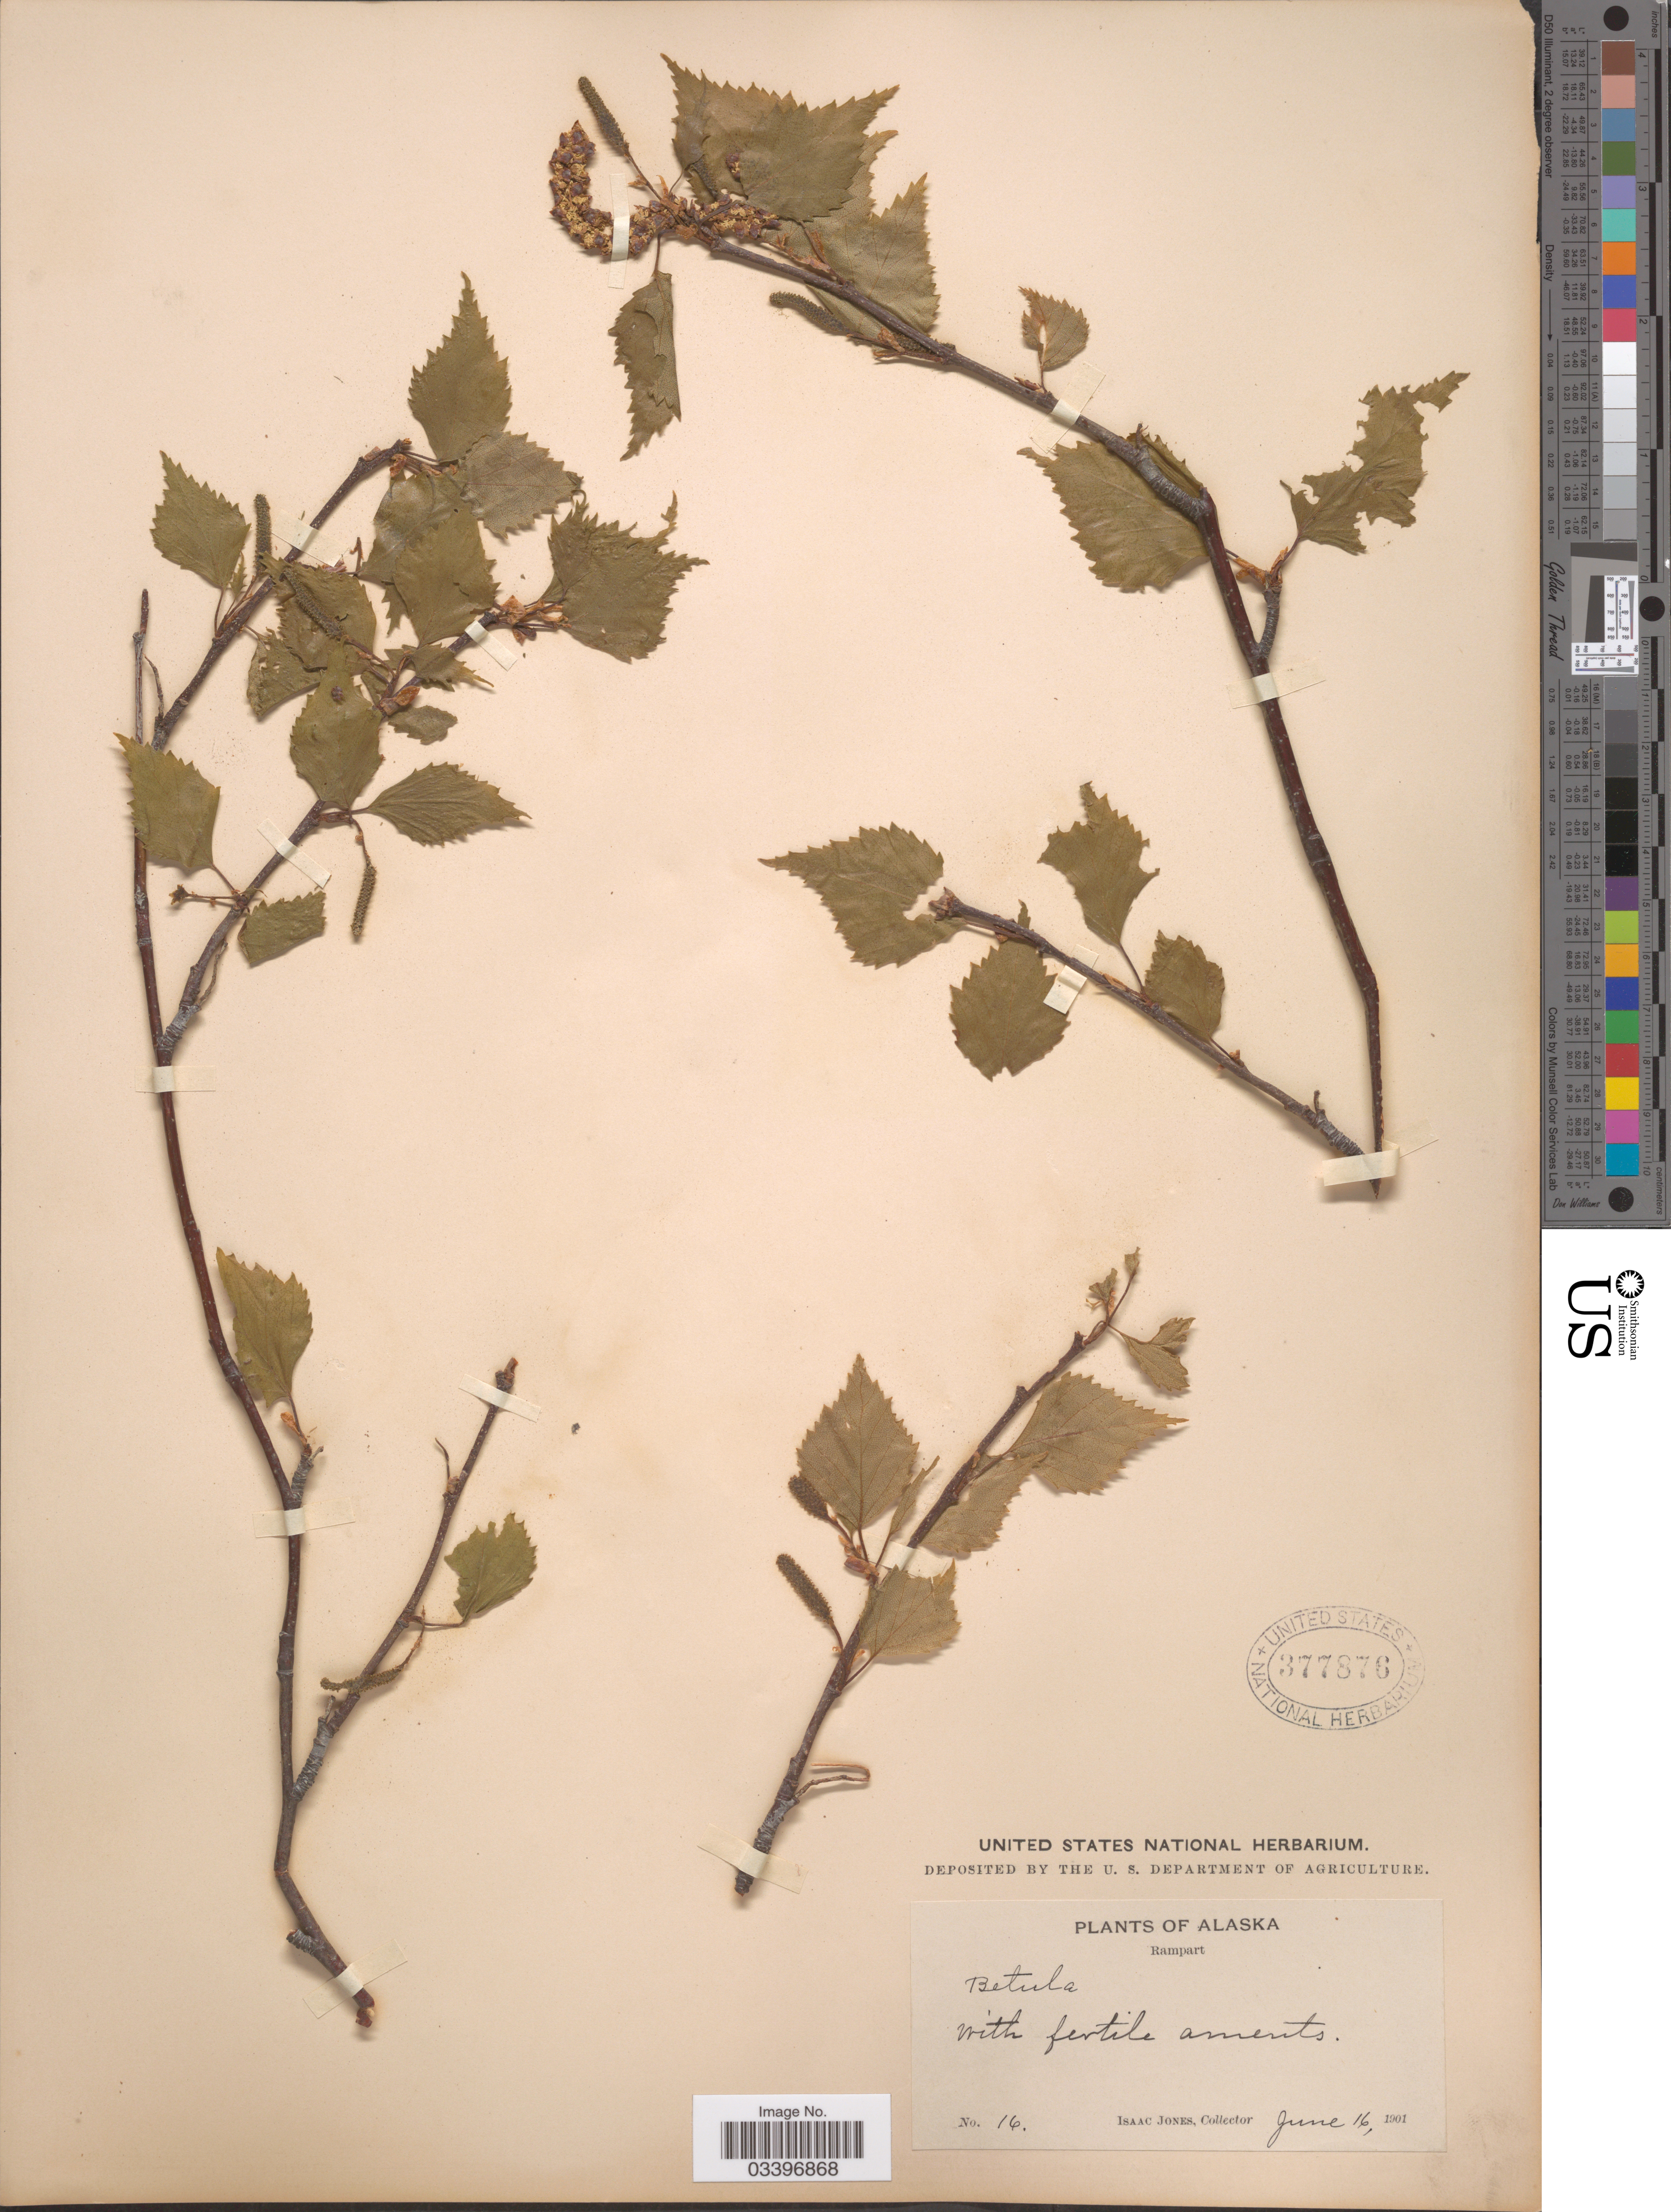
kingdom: Plantae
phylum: Tracheophyta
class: Magnoliopsida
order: Fagales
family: Betulaceae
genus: Betula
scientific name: Betula resinifera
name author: Britton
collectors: I. Jones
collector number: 16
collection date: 1901-06-16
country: United States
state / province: Alaska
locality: Rampart.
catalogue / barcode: US 377876